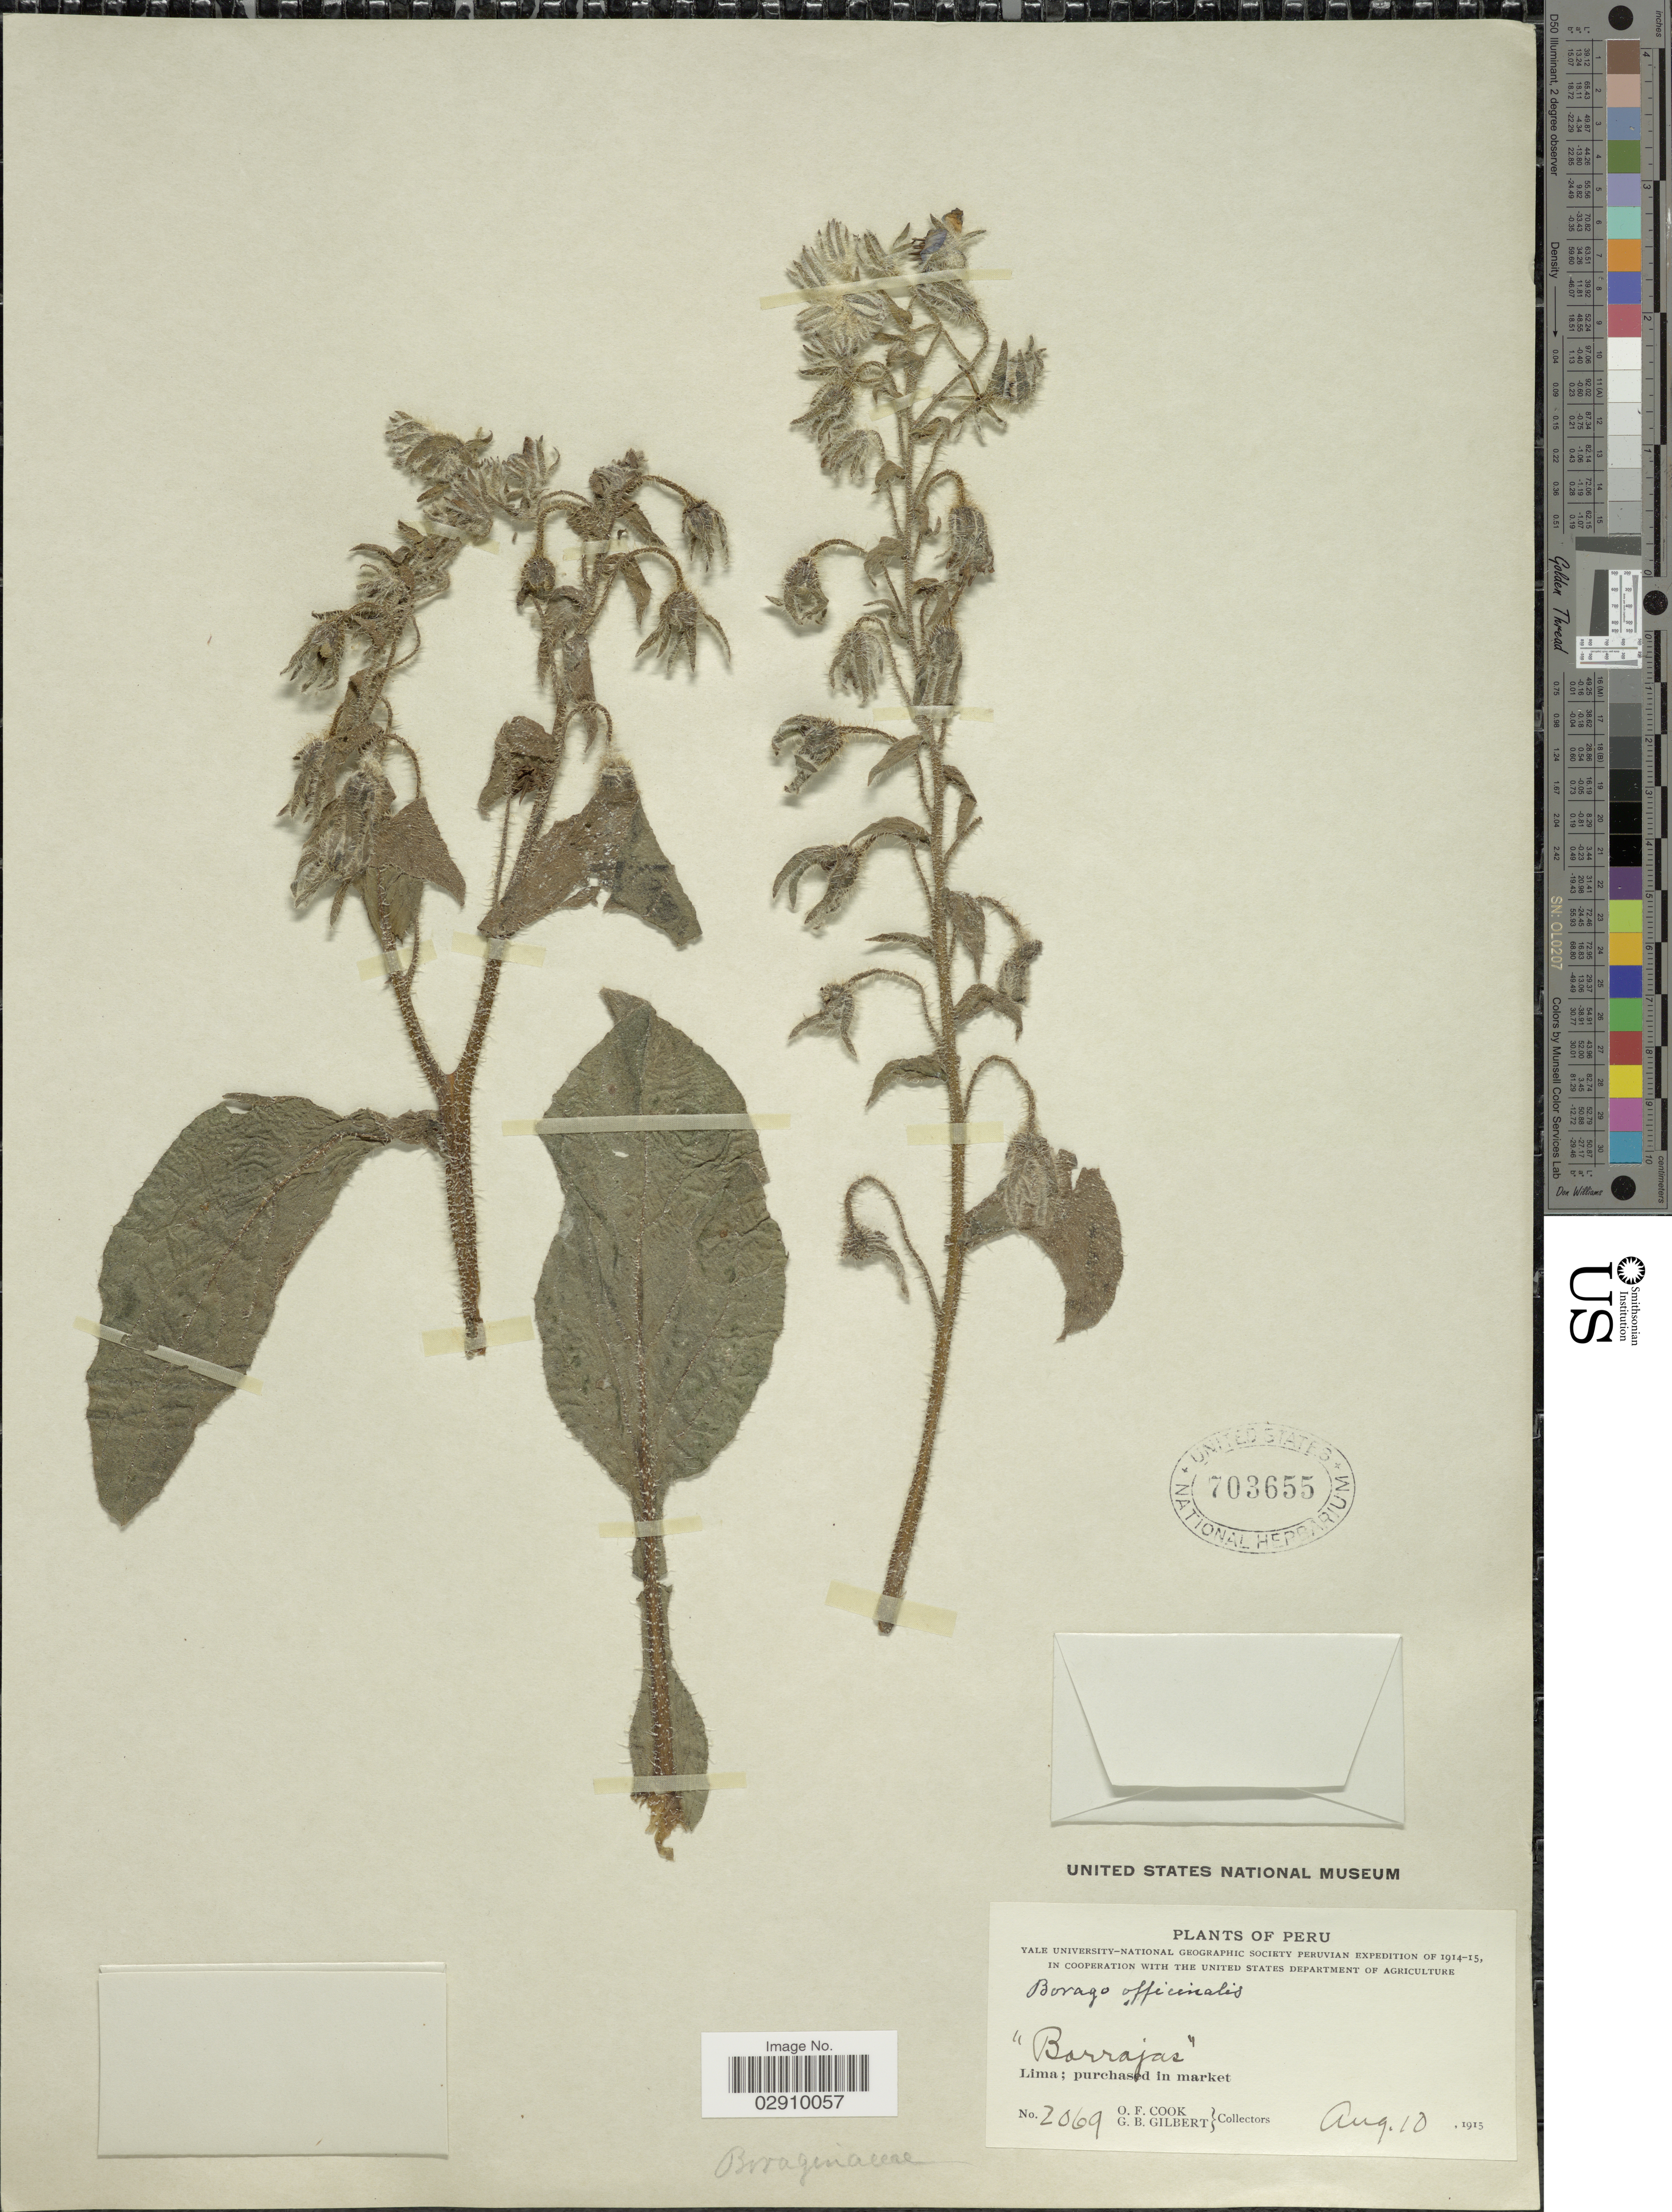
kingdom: Plantae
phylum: Tracheophyta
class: Magnoliopsida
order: Boraginales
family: Boraginaceae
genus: Borago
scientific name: Borago officinalis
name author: L.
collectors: O. F. Cook & G. B. Gilbert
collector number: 2069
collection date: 1915-08-10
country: Peru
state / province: Lima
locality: Lima: purchased in market.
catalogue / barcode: US 703655